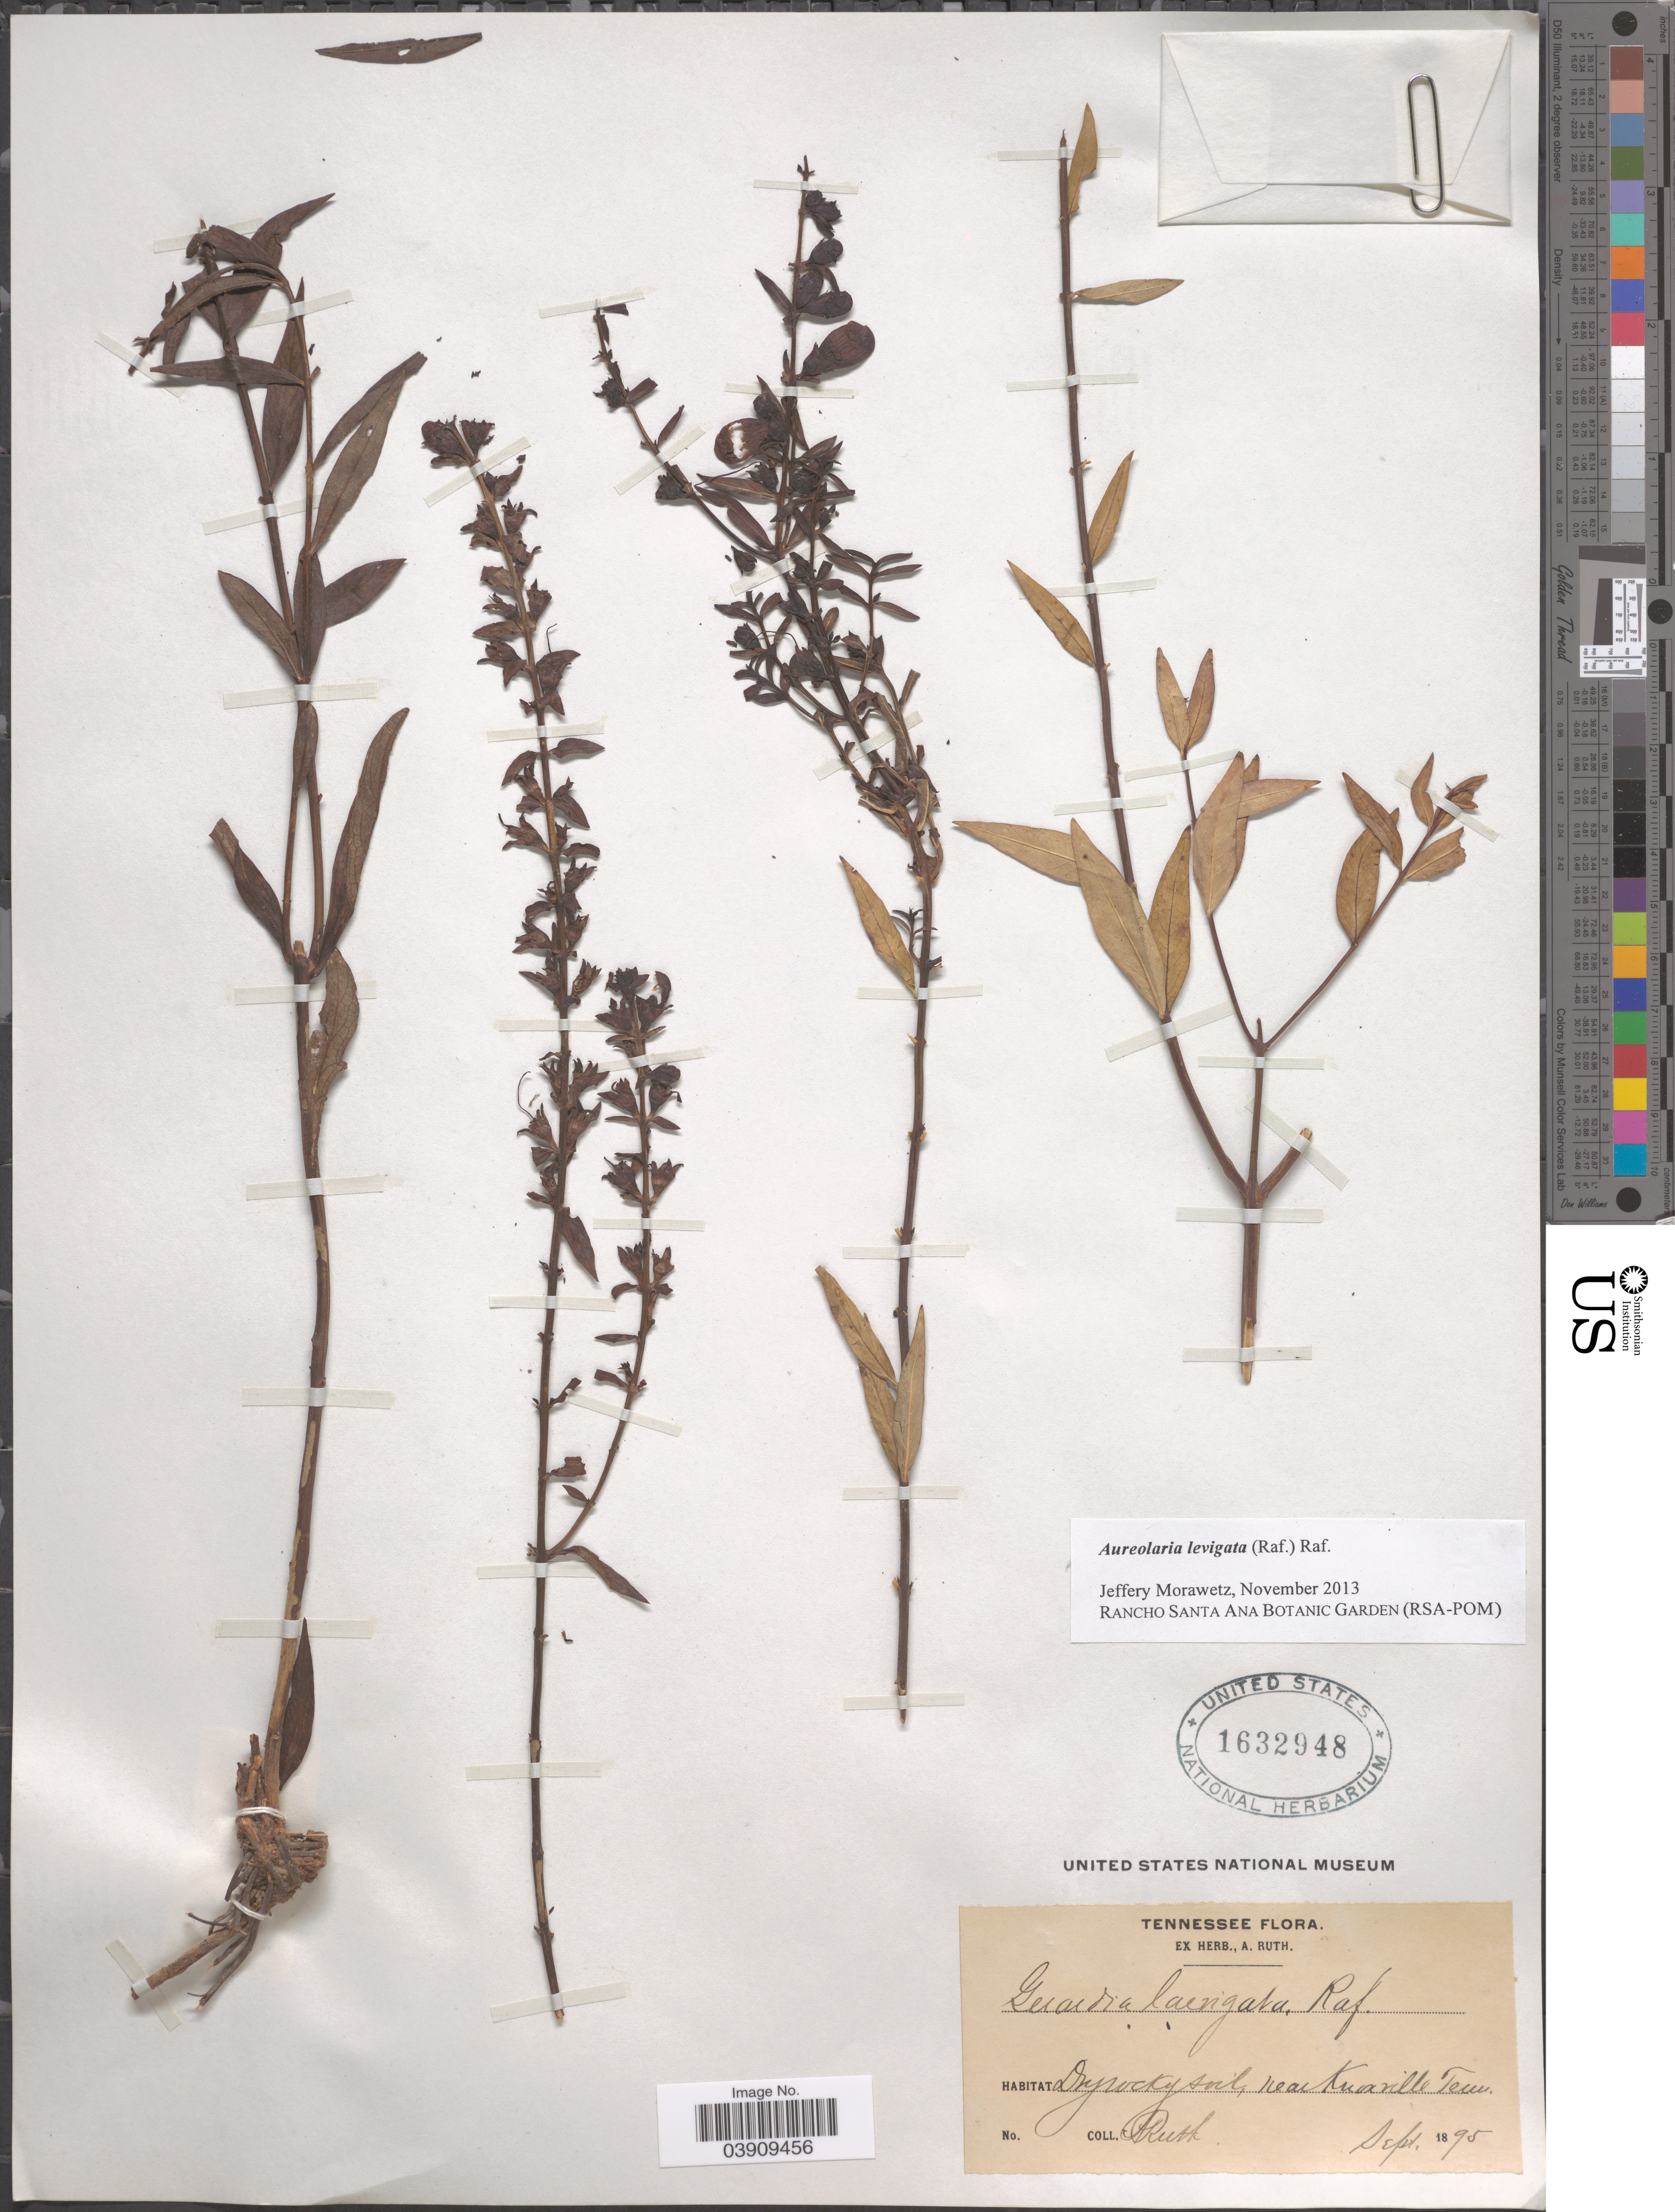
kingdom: Plantae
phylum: Tracheophyta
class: Magnoliopsida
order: Lamiales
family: Orobanchaceae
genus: Aureolaria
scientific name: Aureolaria laevigata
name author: (Raf.) Raf.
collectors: A. Ruth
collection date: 1895-09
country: United States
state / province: Tennessee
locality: Near Knoxville.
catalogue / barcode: US 1632948